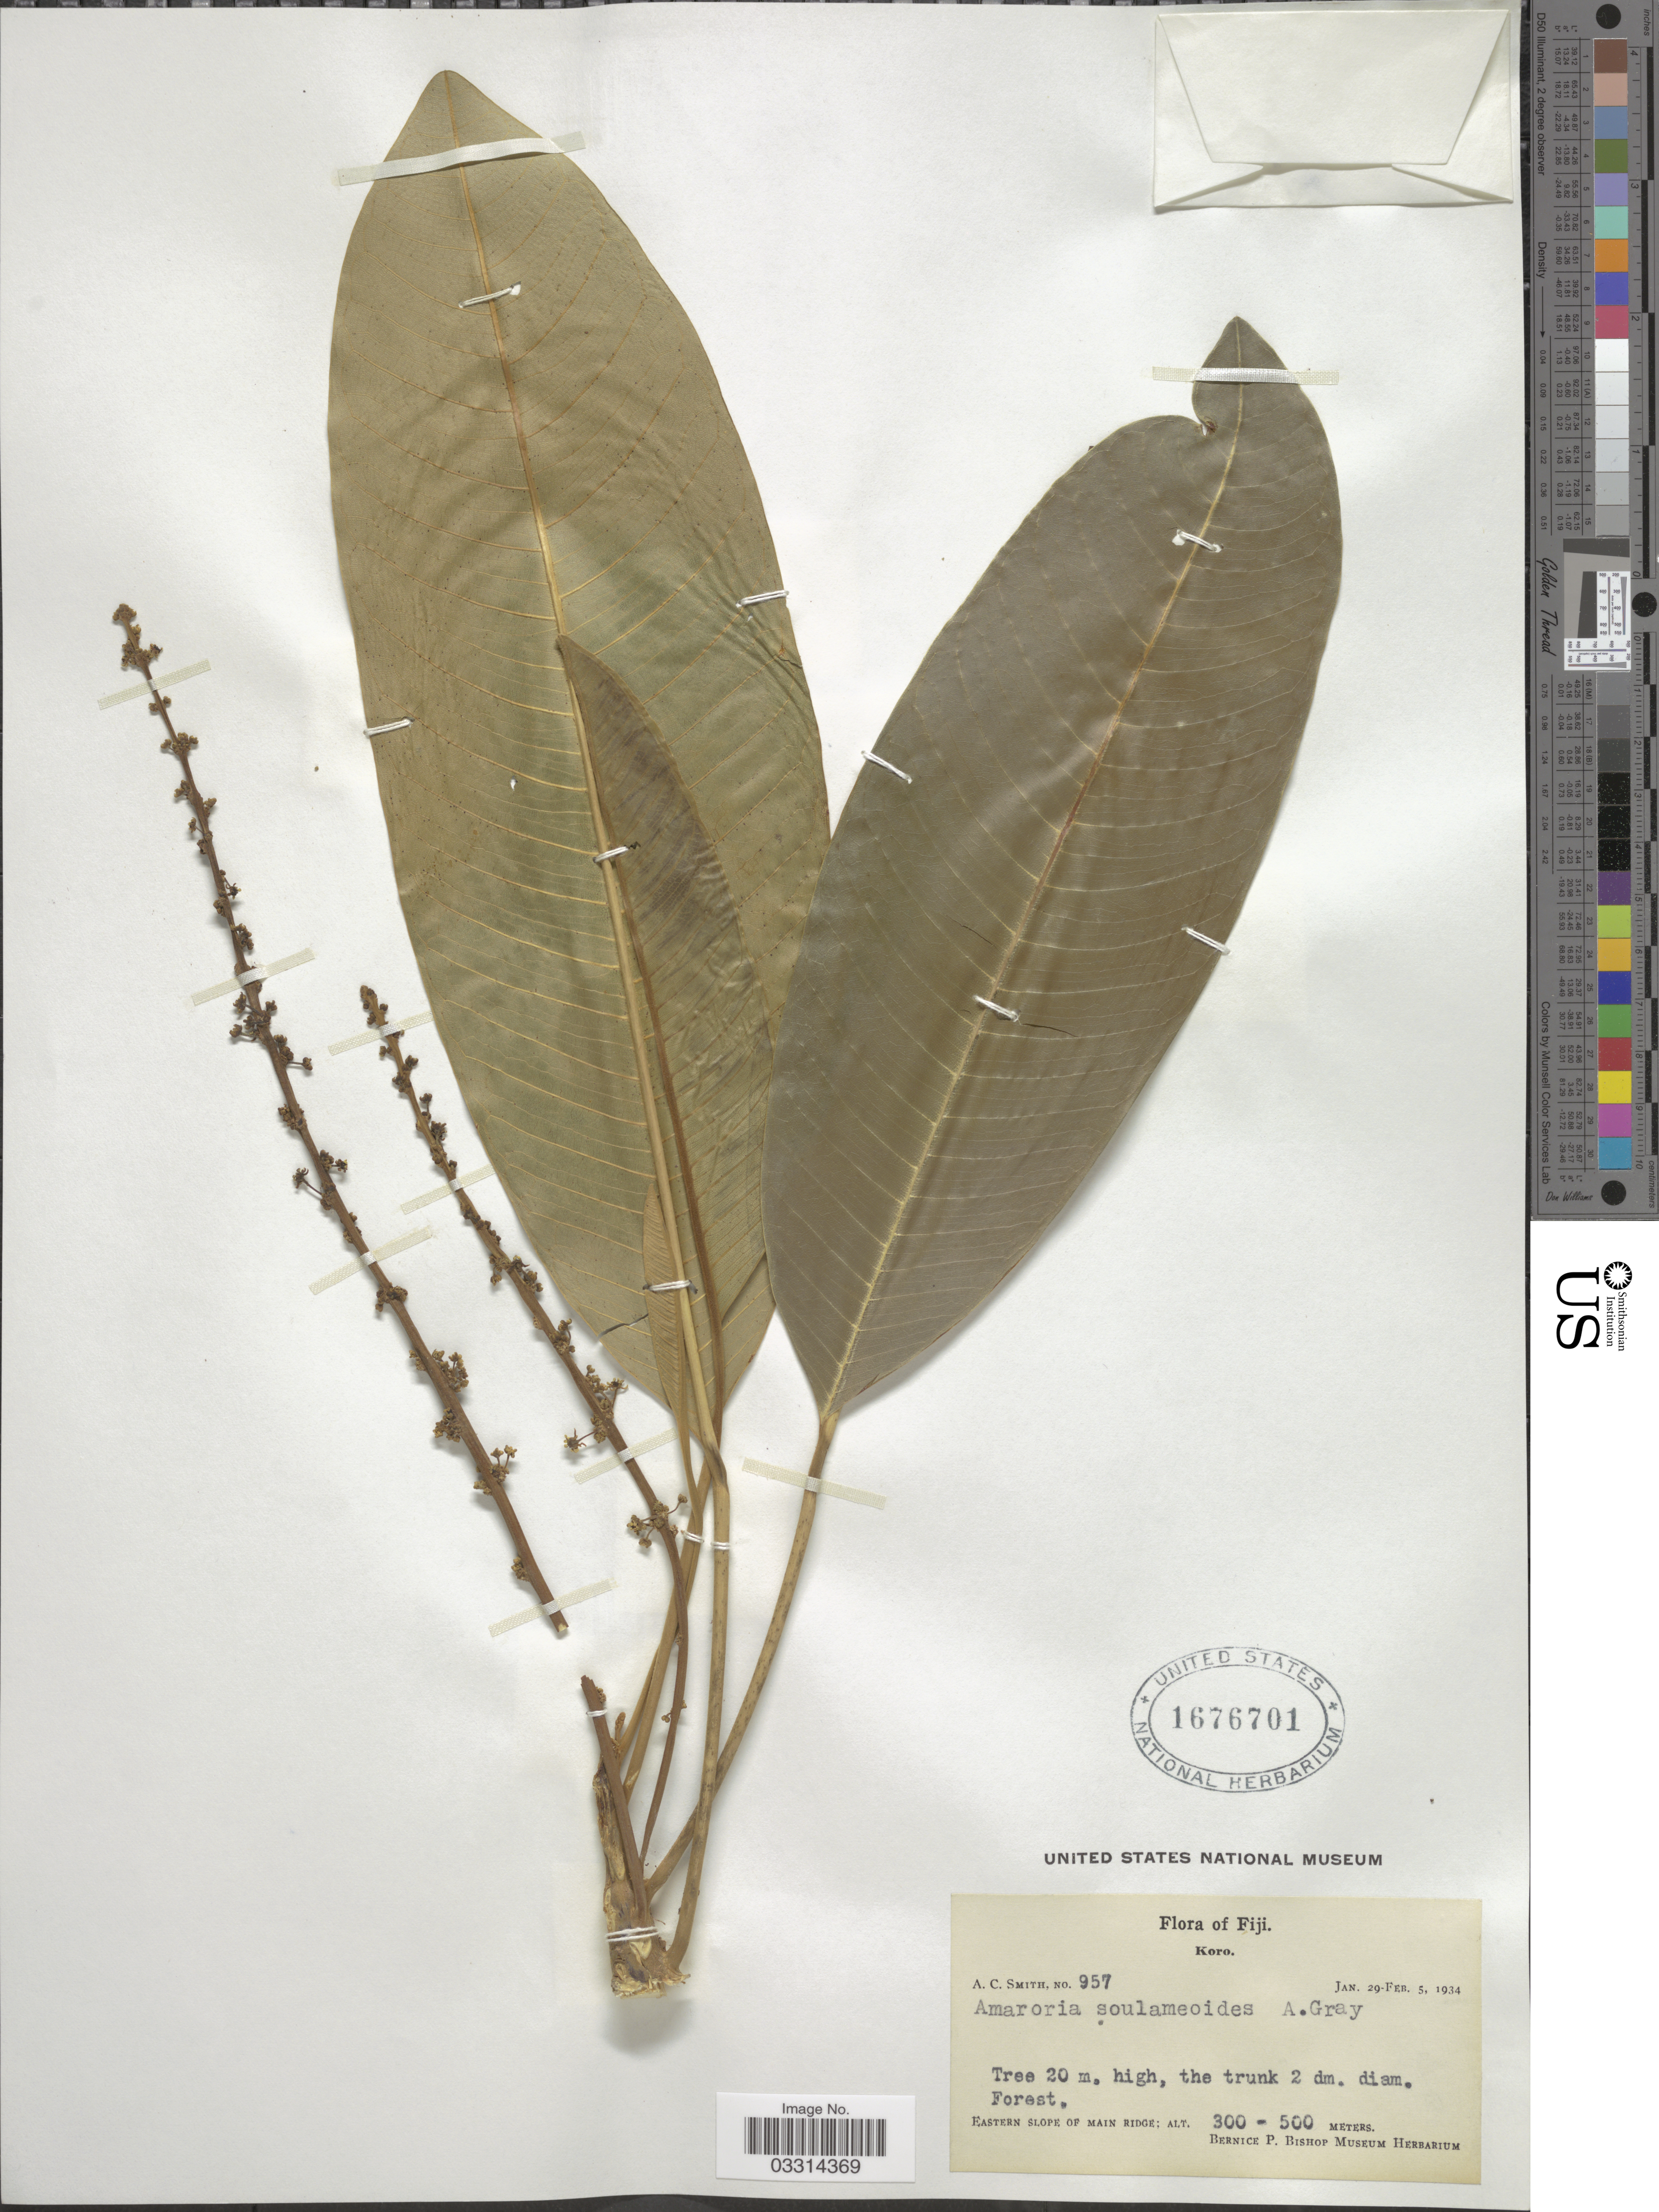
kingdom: Plantae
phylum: Tracheophyta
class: Magnoliopsida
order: Sapindales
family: Simaroubaceae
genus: Soulamea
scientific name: Soulamea soulameoides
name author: (A. Gray) Noot.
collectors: A. C. Smith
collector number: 957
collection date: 1934-01-29/1934-02-05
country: Fiji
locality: Koro. Eastern slope of main ridge.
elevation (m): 300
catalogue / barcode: US 1676701